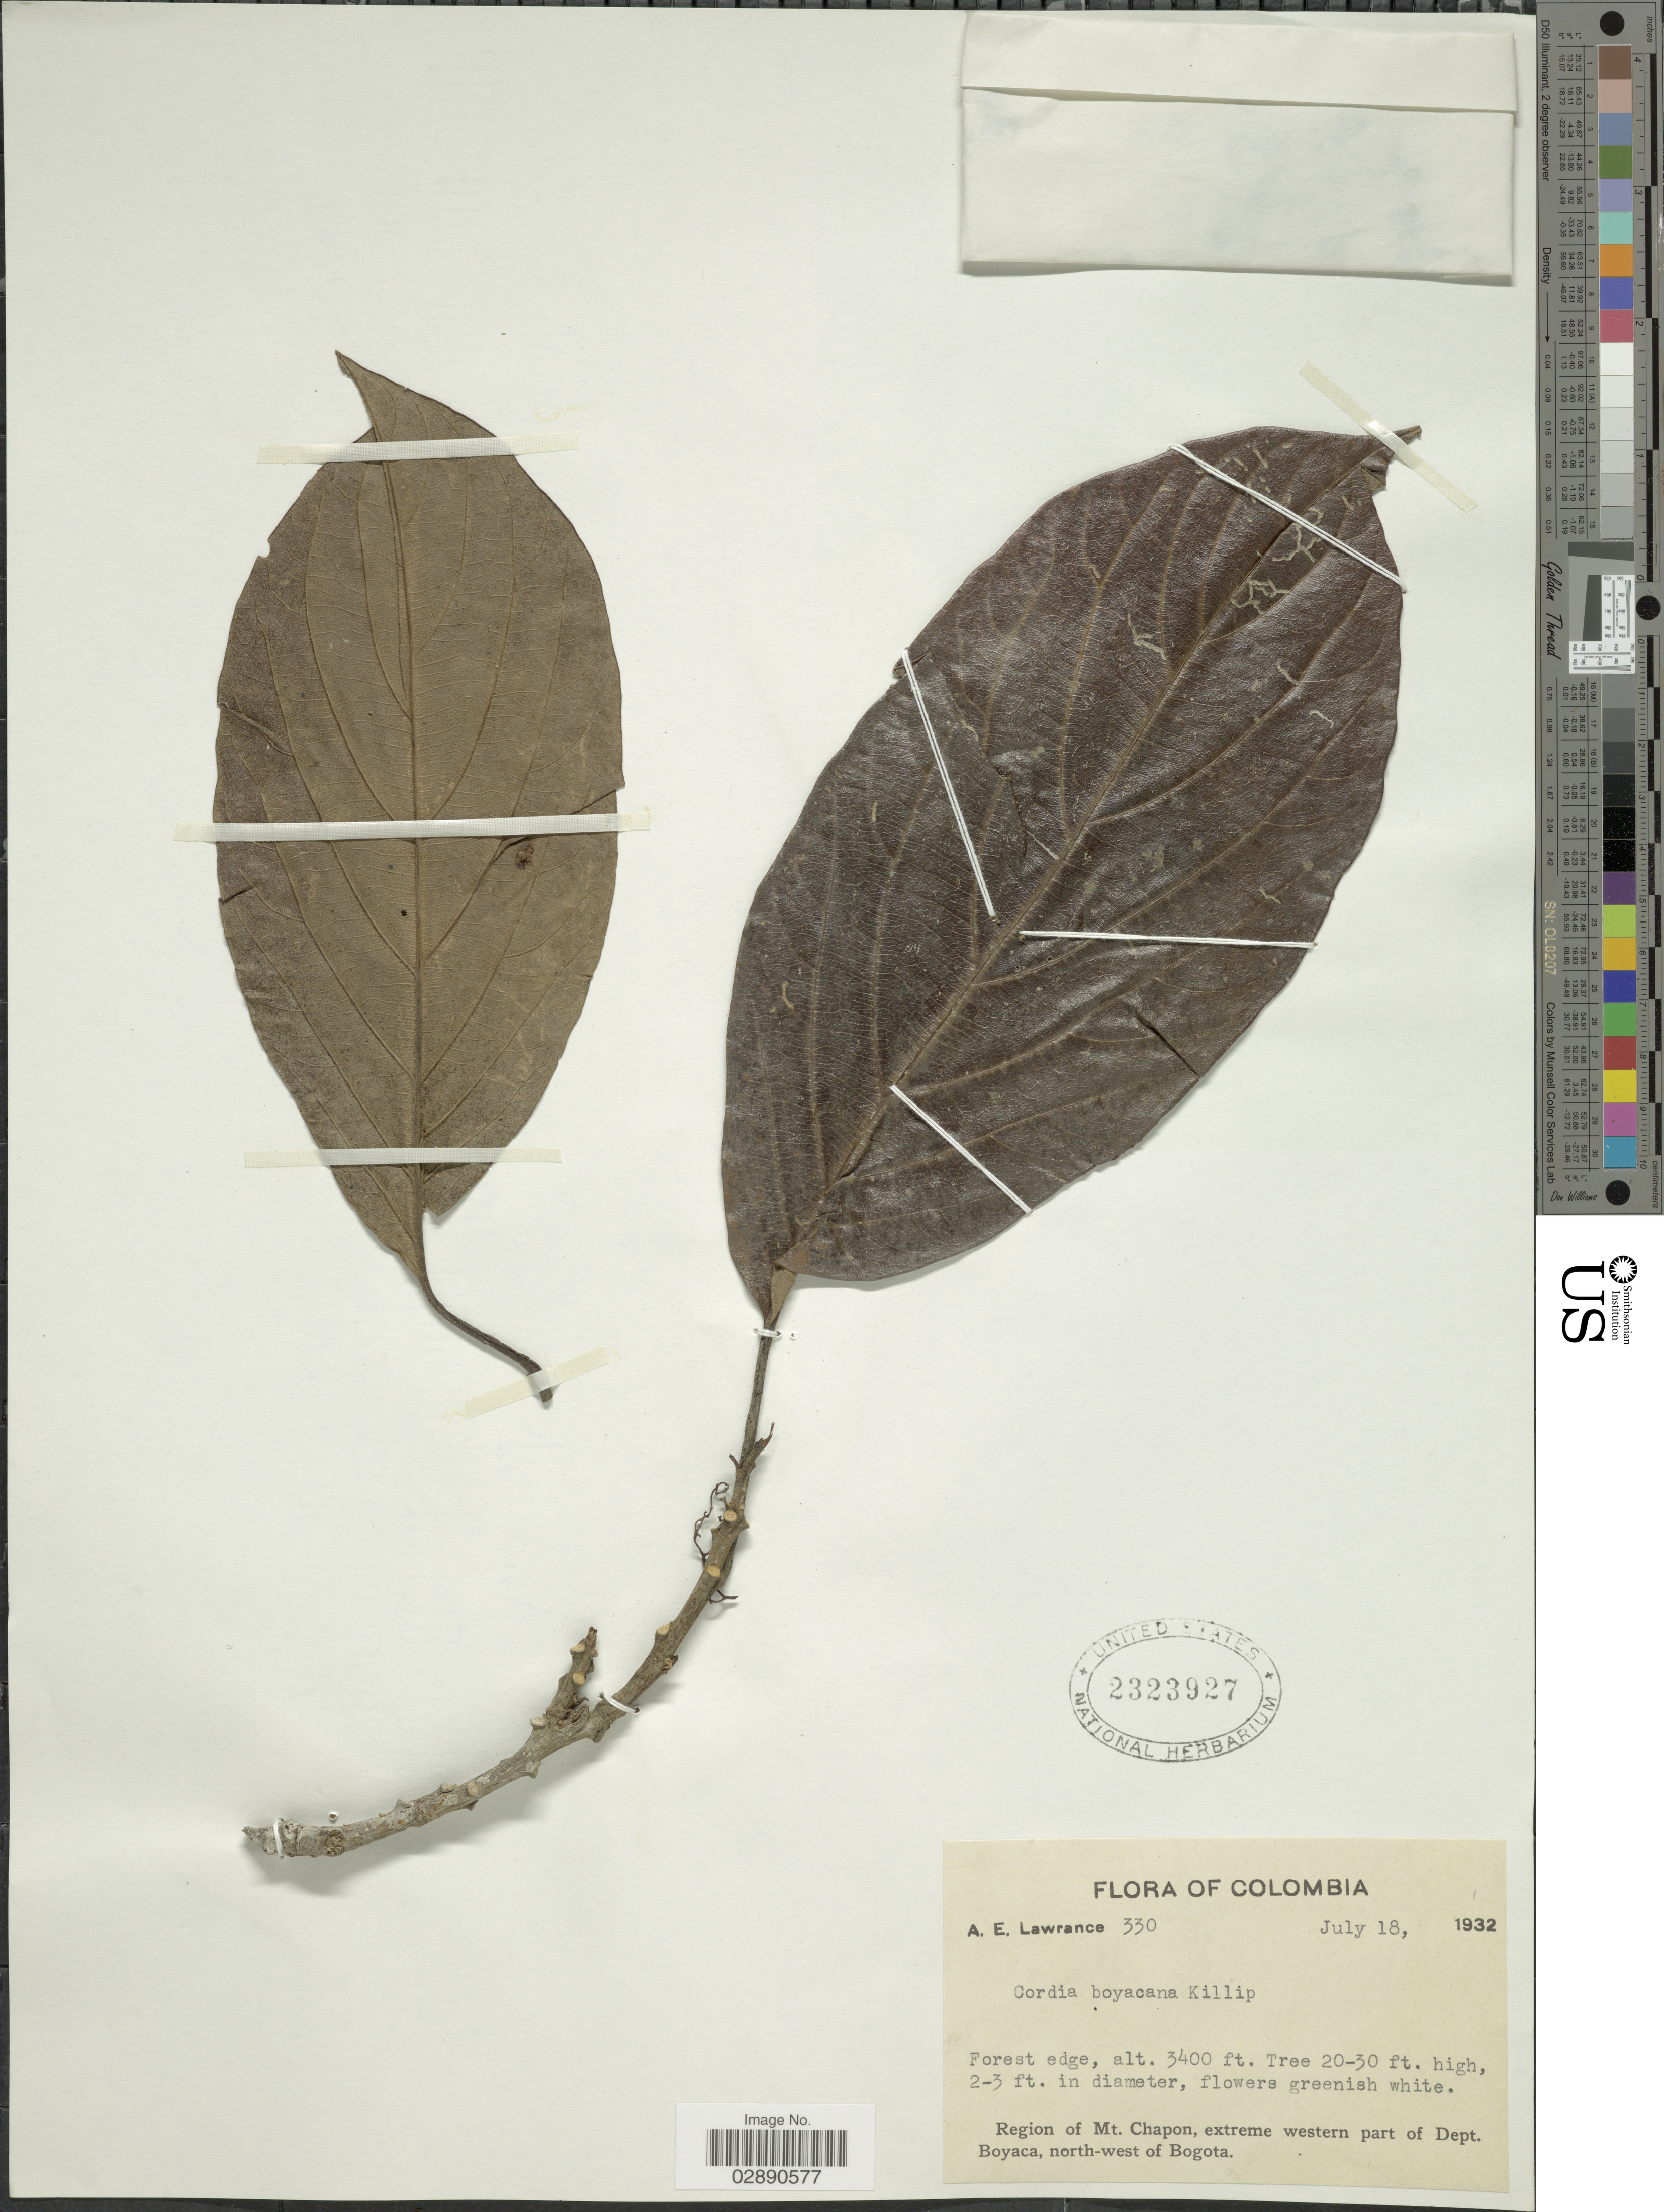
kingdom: Plantae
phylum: Tracheophyta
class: Magnoliopsida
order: Boraginales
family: Cordiaceae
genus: Cordia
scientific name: Cordia boyacana Killip ined.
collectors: A. Lawrance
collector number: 330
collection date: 1932-07-18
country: Colombia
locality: Region of Mt. Chapon, extreme western part of Dept. Boyaca, north-west of Bogota.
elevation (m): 1036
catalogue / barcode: US 2323927